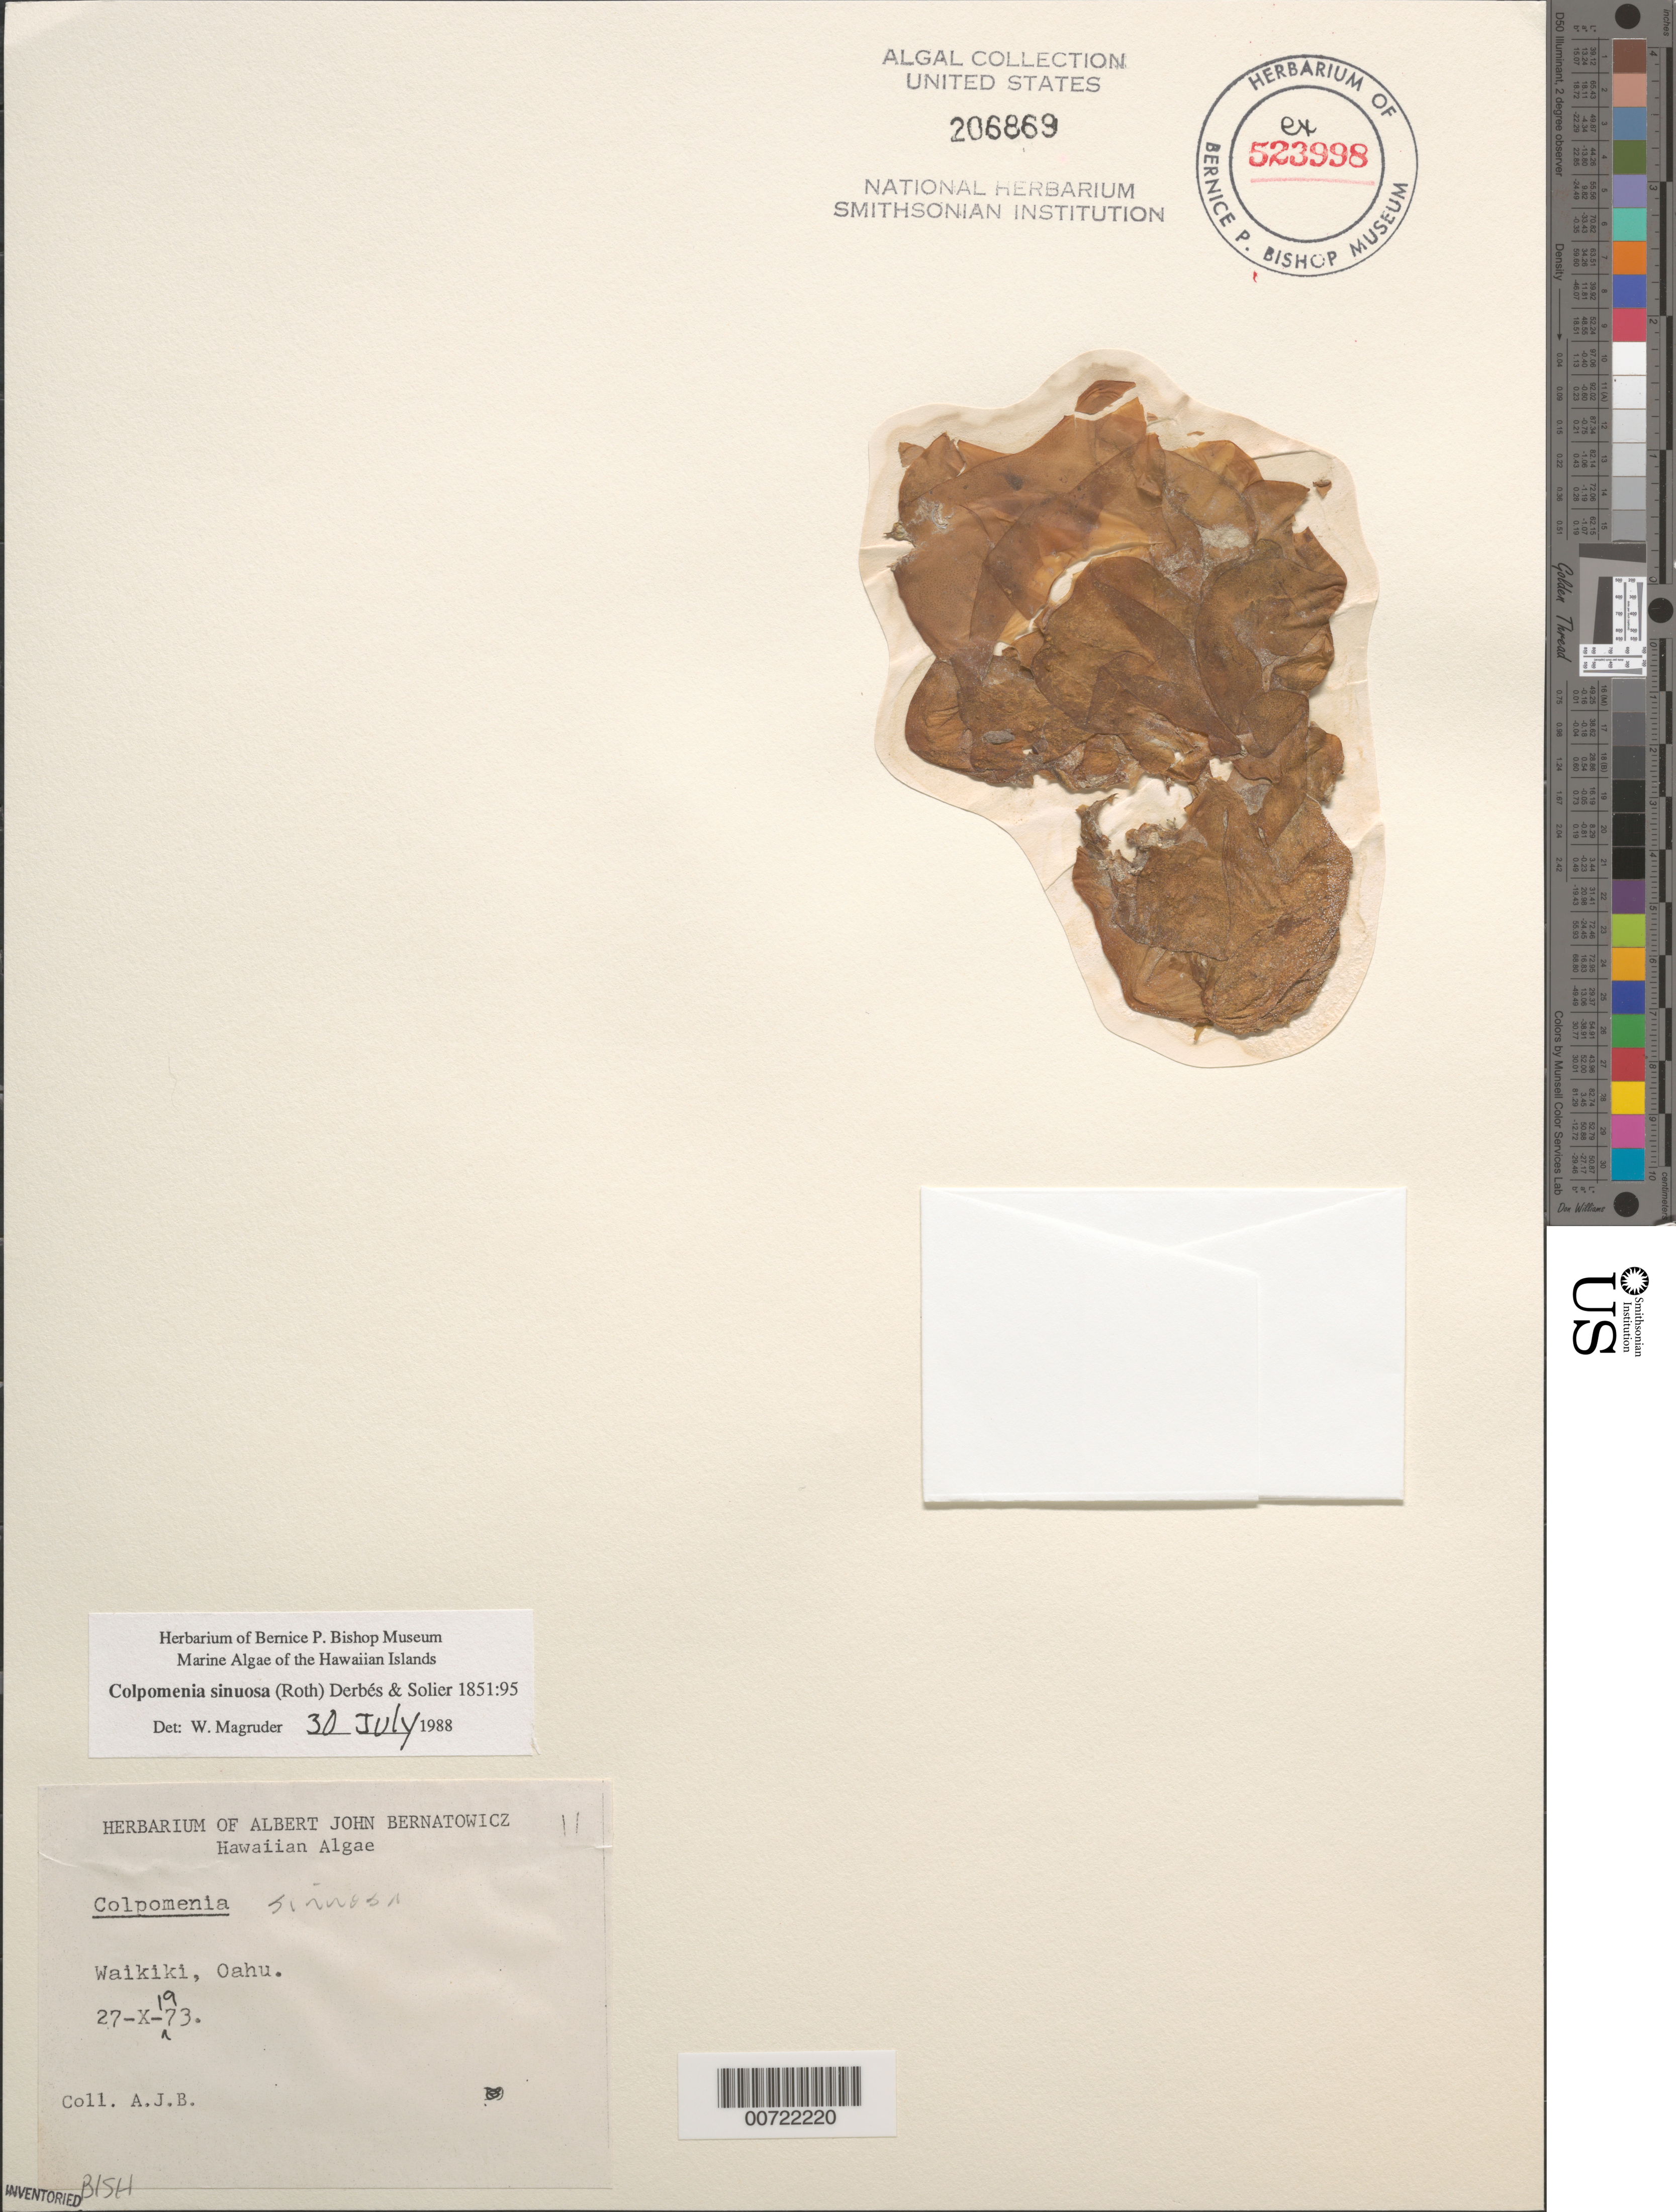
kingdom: Chromista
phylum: Ochrophyta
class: Phaeophyceae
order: Scytosiphonales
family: Scytosiphonaceae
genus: Colpomenia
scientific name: Colpomenia sinuosa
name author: (K. Mert. ex Roth) Derbes & Solier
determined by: Magruder, W. H.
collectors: A. Bernatowicz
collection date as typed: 27 Oct 1973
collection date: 1973-10-27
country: United States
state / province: Hawaii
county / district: Honolulu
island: Oahu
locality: Waikiki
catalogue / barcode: US 206869